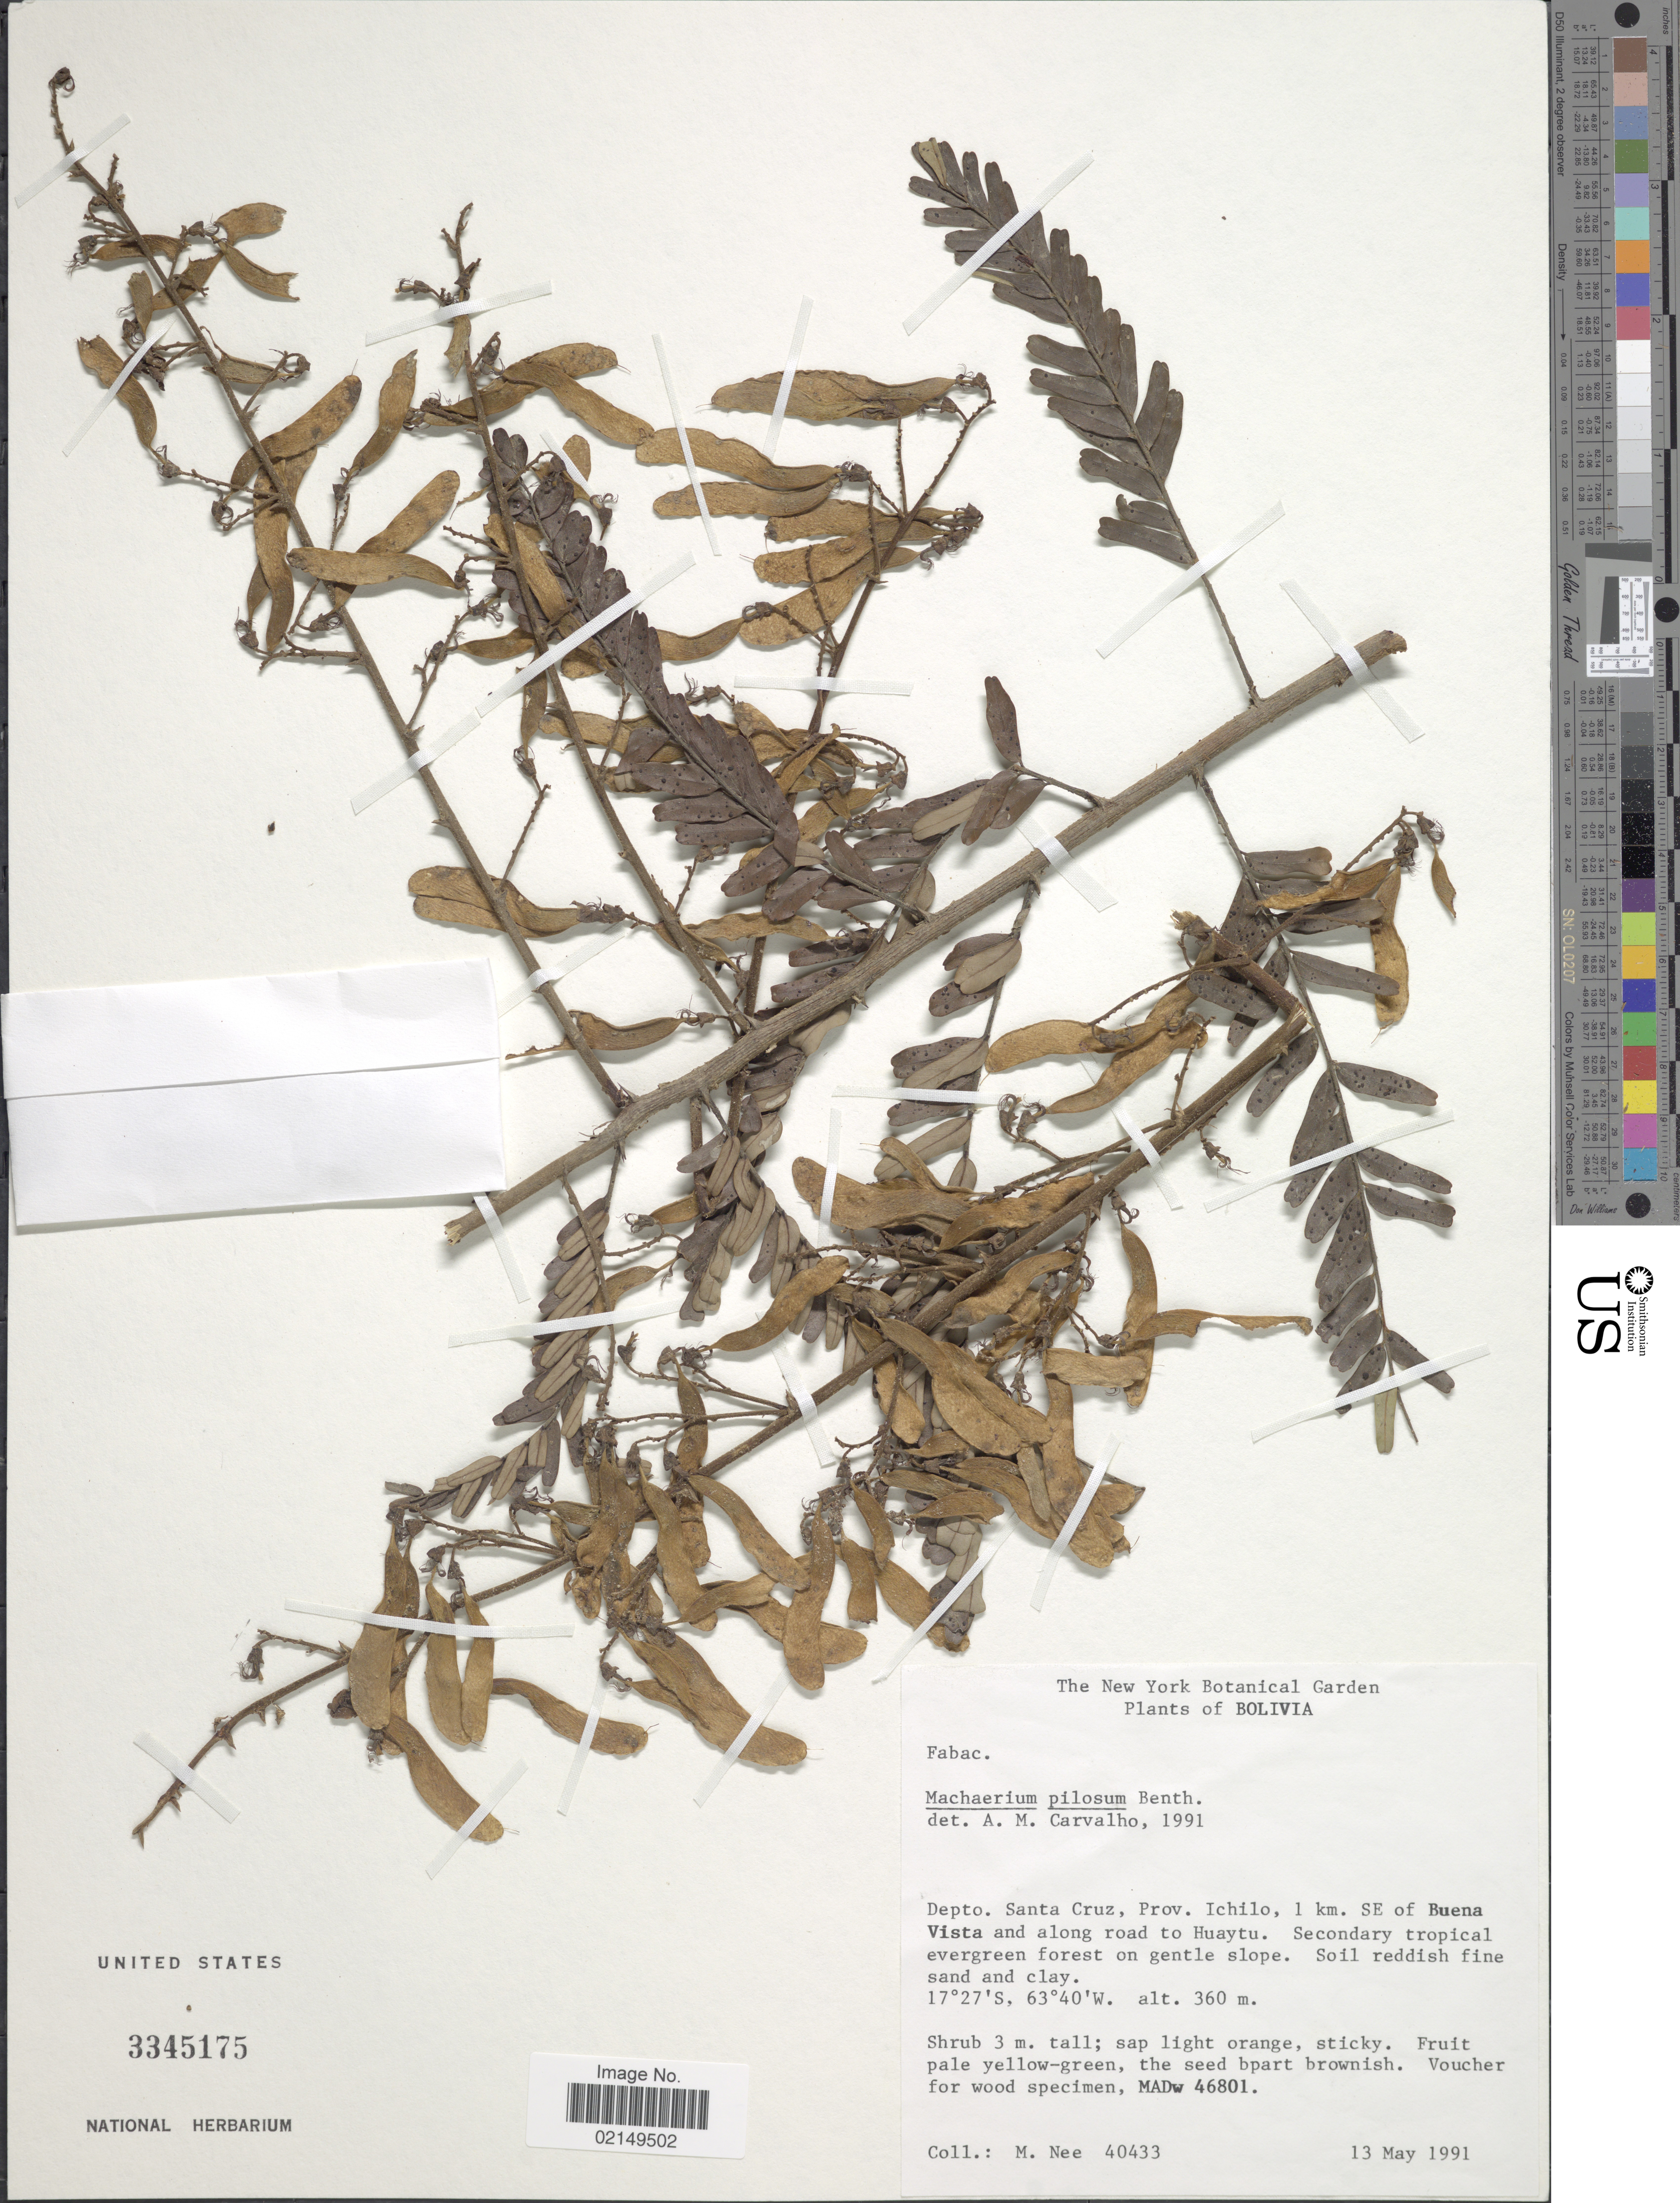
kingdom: Plantae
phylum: Tracheophyta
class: Magnoliopsida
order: Fabales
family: Fabaceae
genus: Machaerium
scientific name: Machaerium pilosum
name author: Benth.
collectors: M. Nee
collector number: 40433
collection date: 1991-05-13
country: Bolivia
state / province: Santa Cruz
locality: Depto. Santa Cruz, Prov. Ichilo, 1 km. SE of Buena Vista, and along road to Huaytu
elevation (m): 360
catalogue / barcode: US 3345175